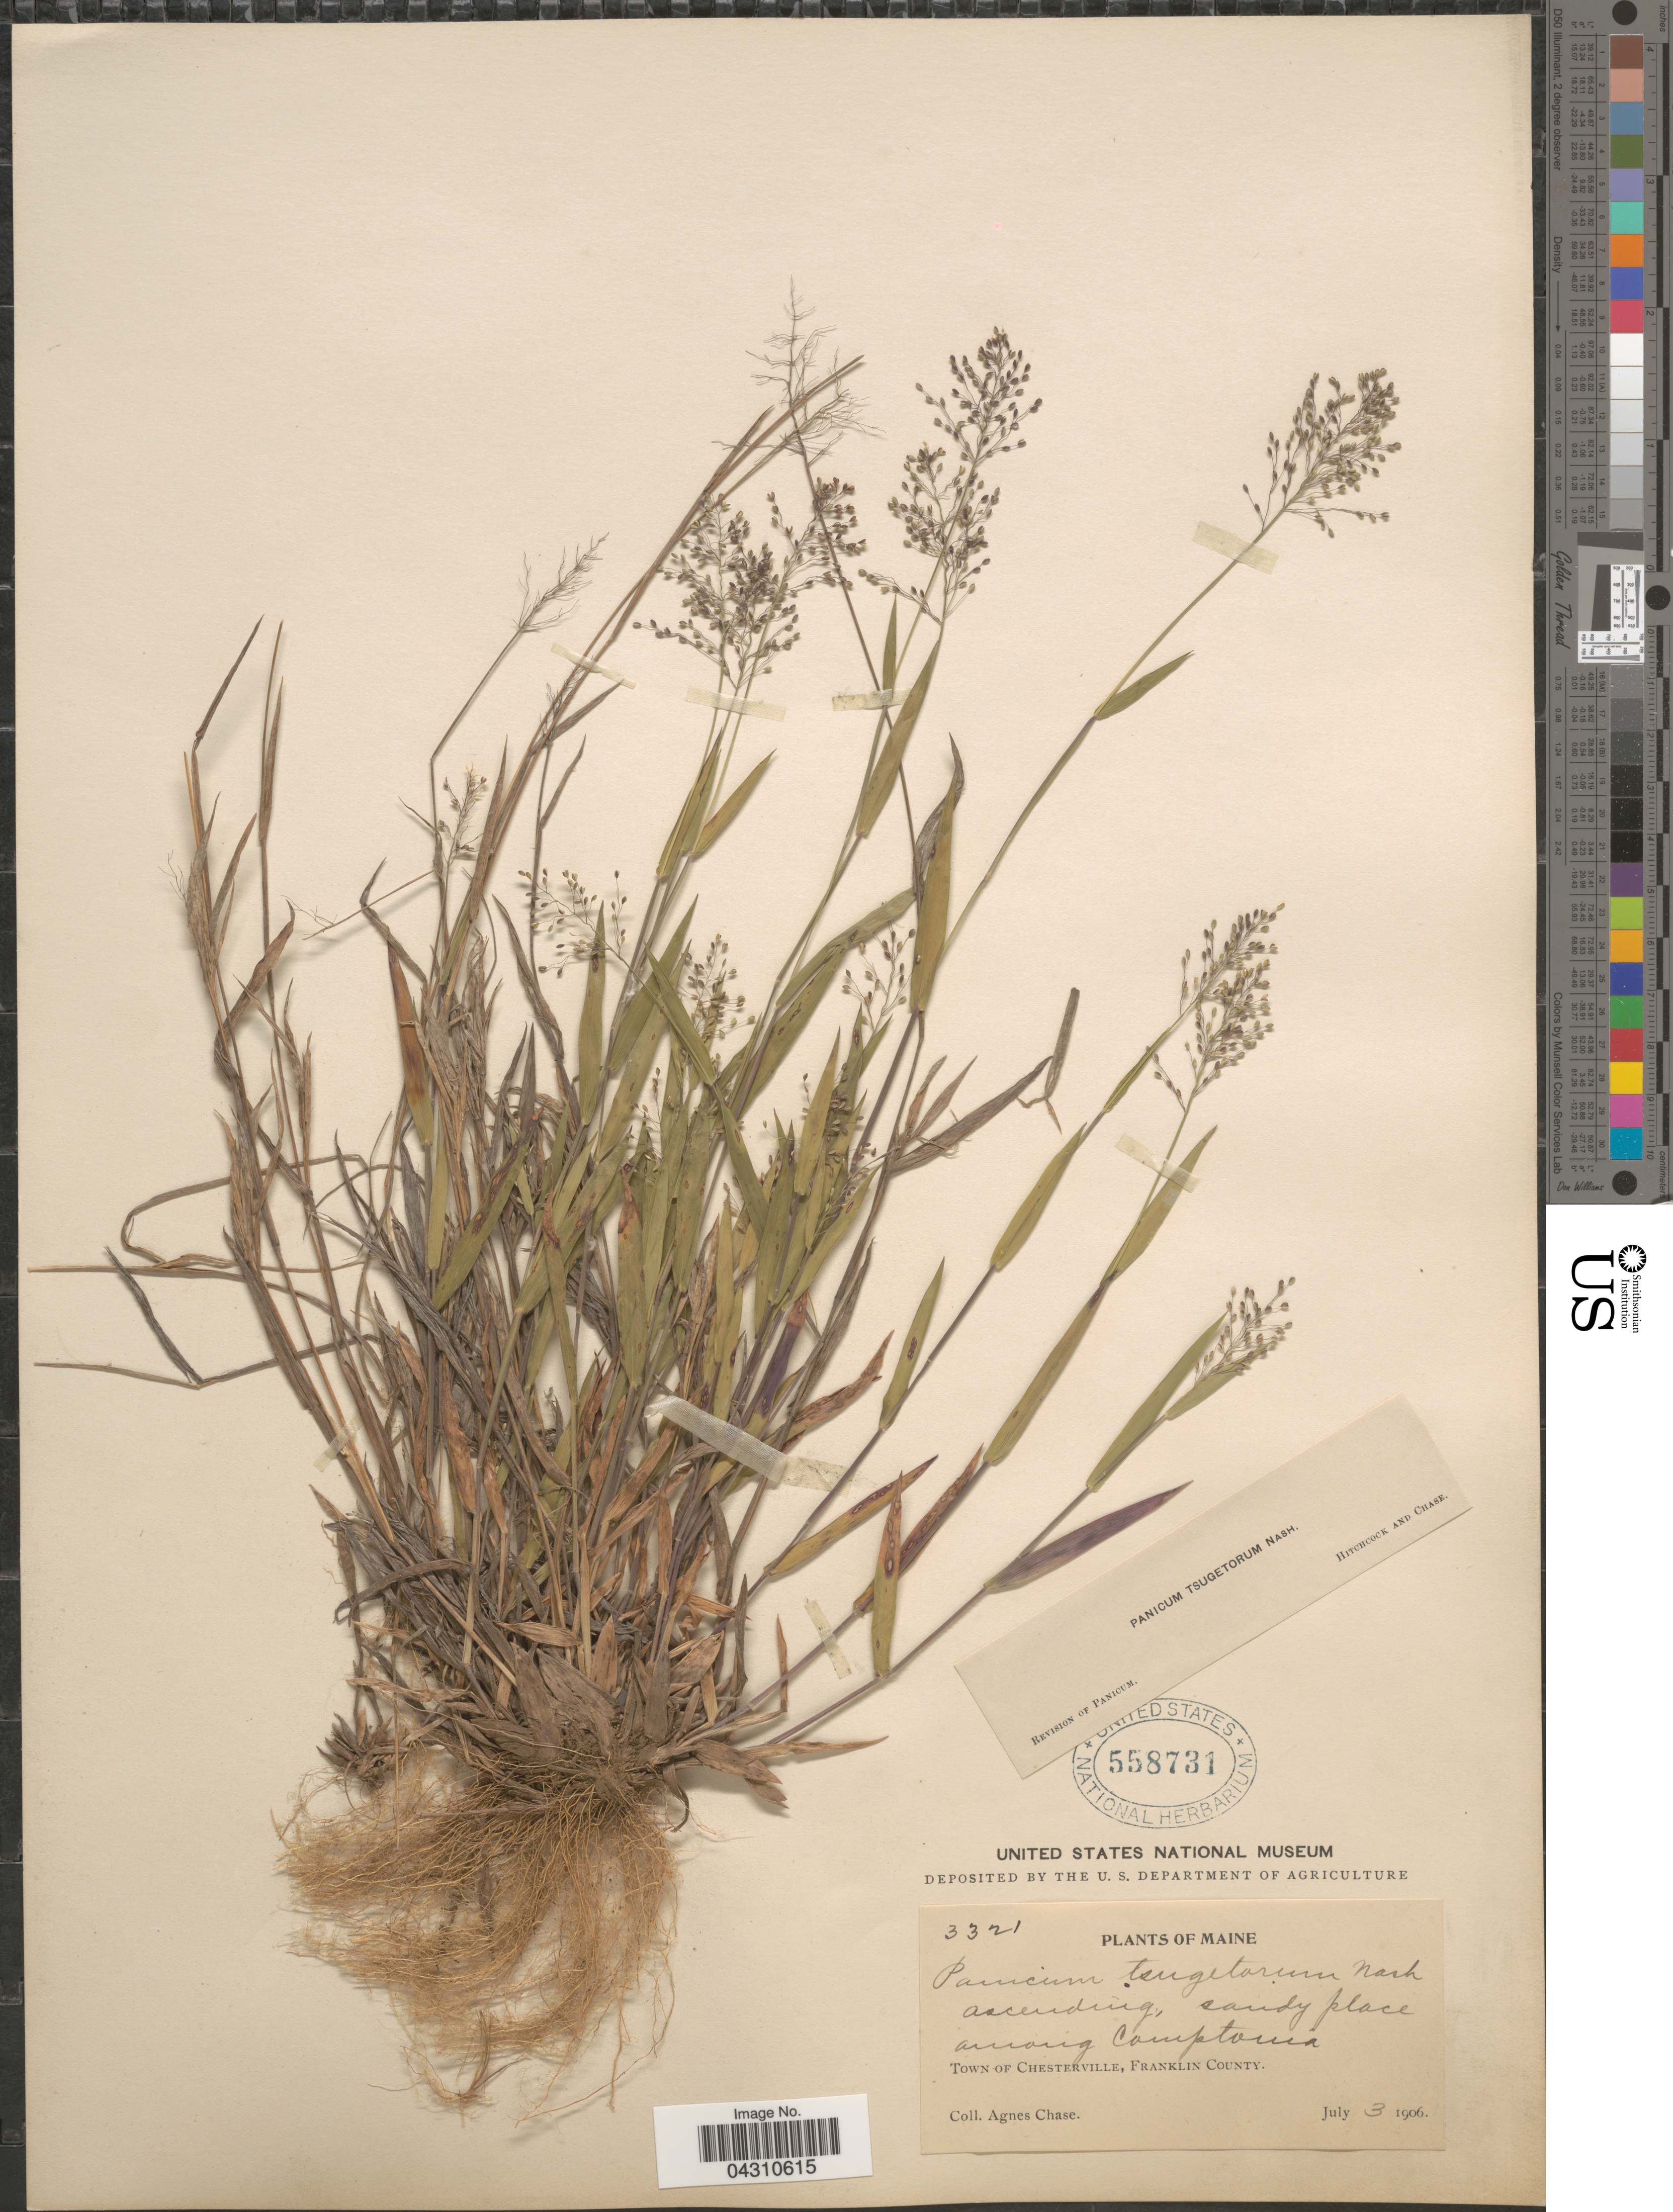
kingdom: Plantae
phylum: Tracheophyta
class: Liliopsida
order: Poales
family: Poaceae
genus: Dichanthelium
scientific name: Dichanthelium portoricense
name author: (Desv. ex Ham.) B.F. Hansen & Wunderlin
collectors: A. Chase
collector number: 3321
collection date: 1906-07-03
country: United States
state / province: Maine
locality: Sandy place among Comptonia. Town of Chesterville, Franklin County.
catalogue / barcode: US 558731